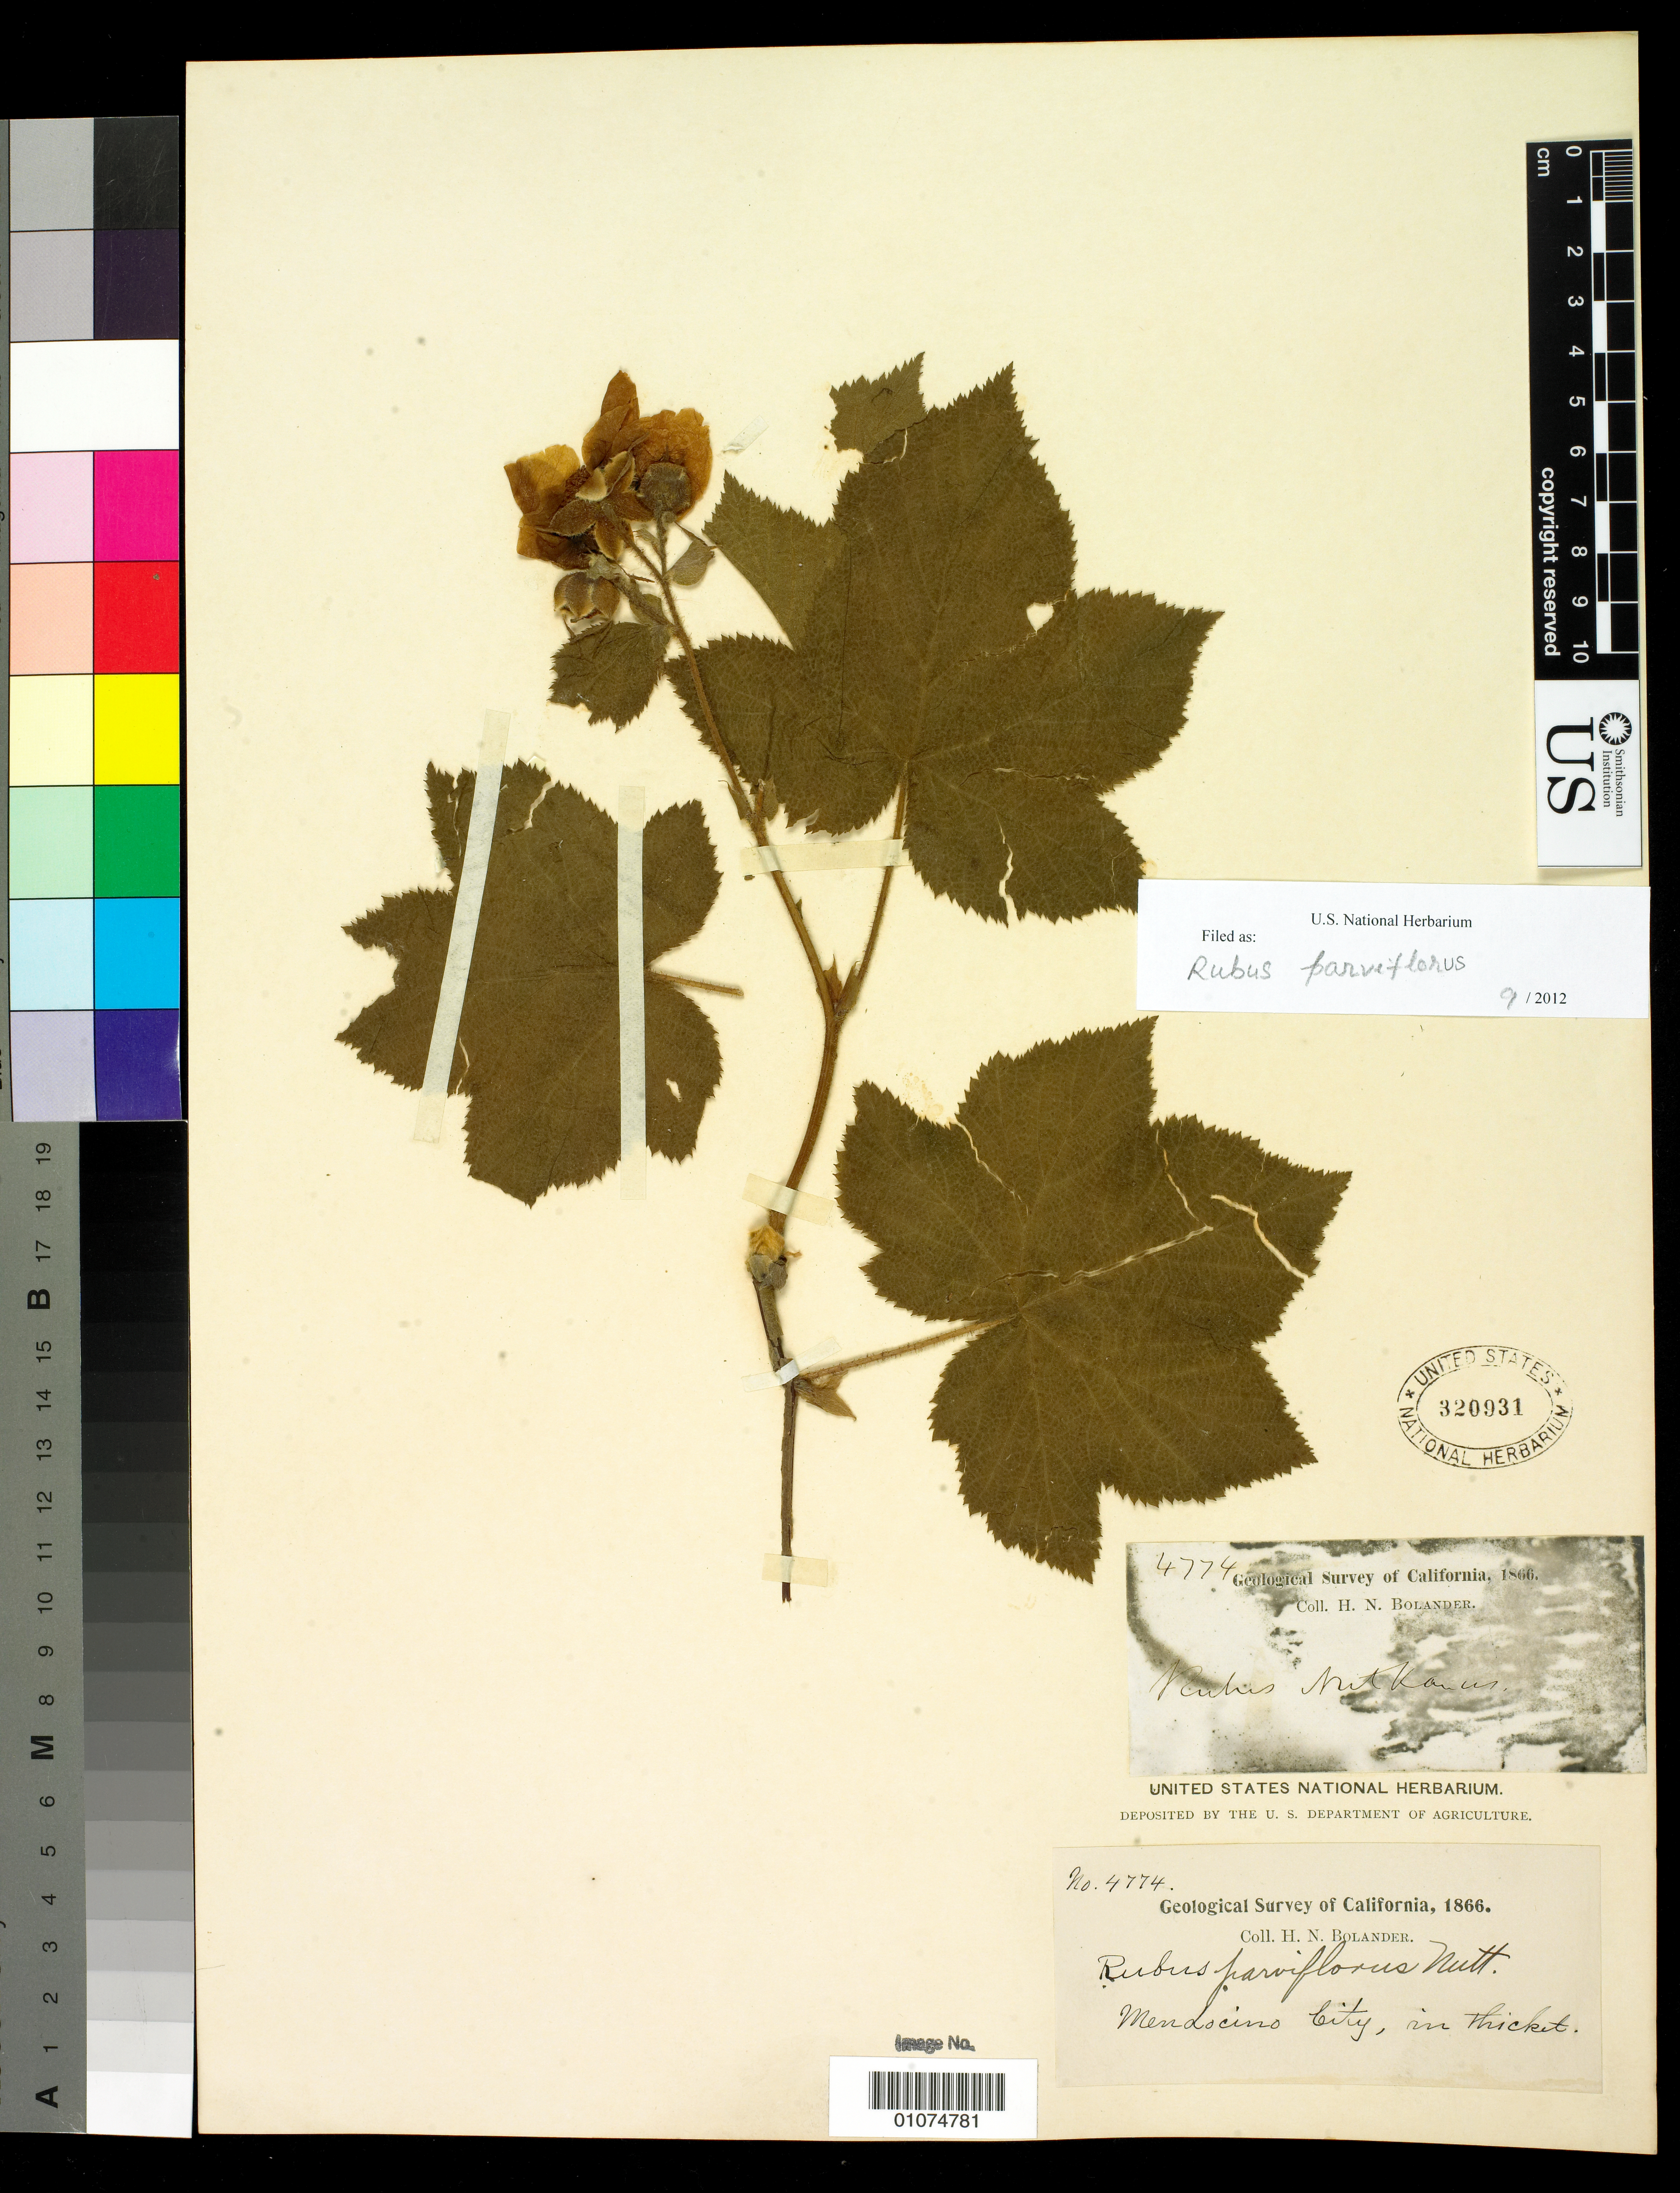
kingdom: Plantae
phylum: Tracheophyta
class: Magnoliopsida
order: Rosales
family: Rosaceae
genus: Rubus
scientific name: Rubus parviflorus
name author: Nutt.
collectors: H. Bolander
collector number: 4774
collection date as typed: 1866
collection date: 1866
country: United States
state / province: California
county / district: Mendocino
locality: Mendocino City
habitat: In thicket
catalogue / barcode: US 320931